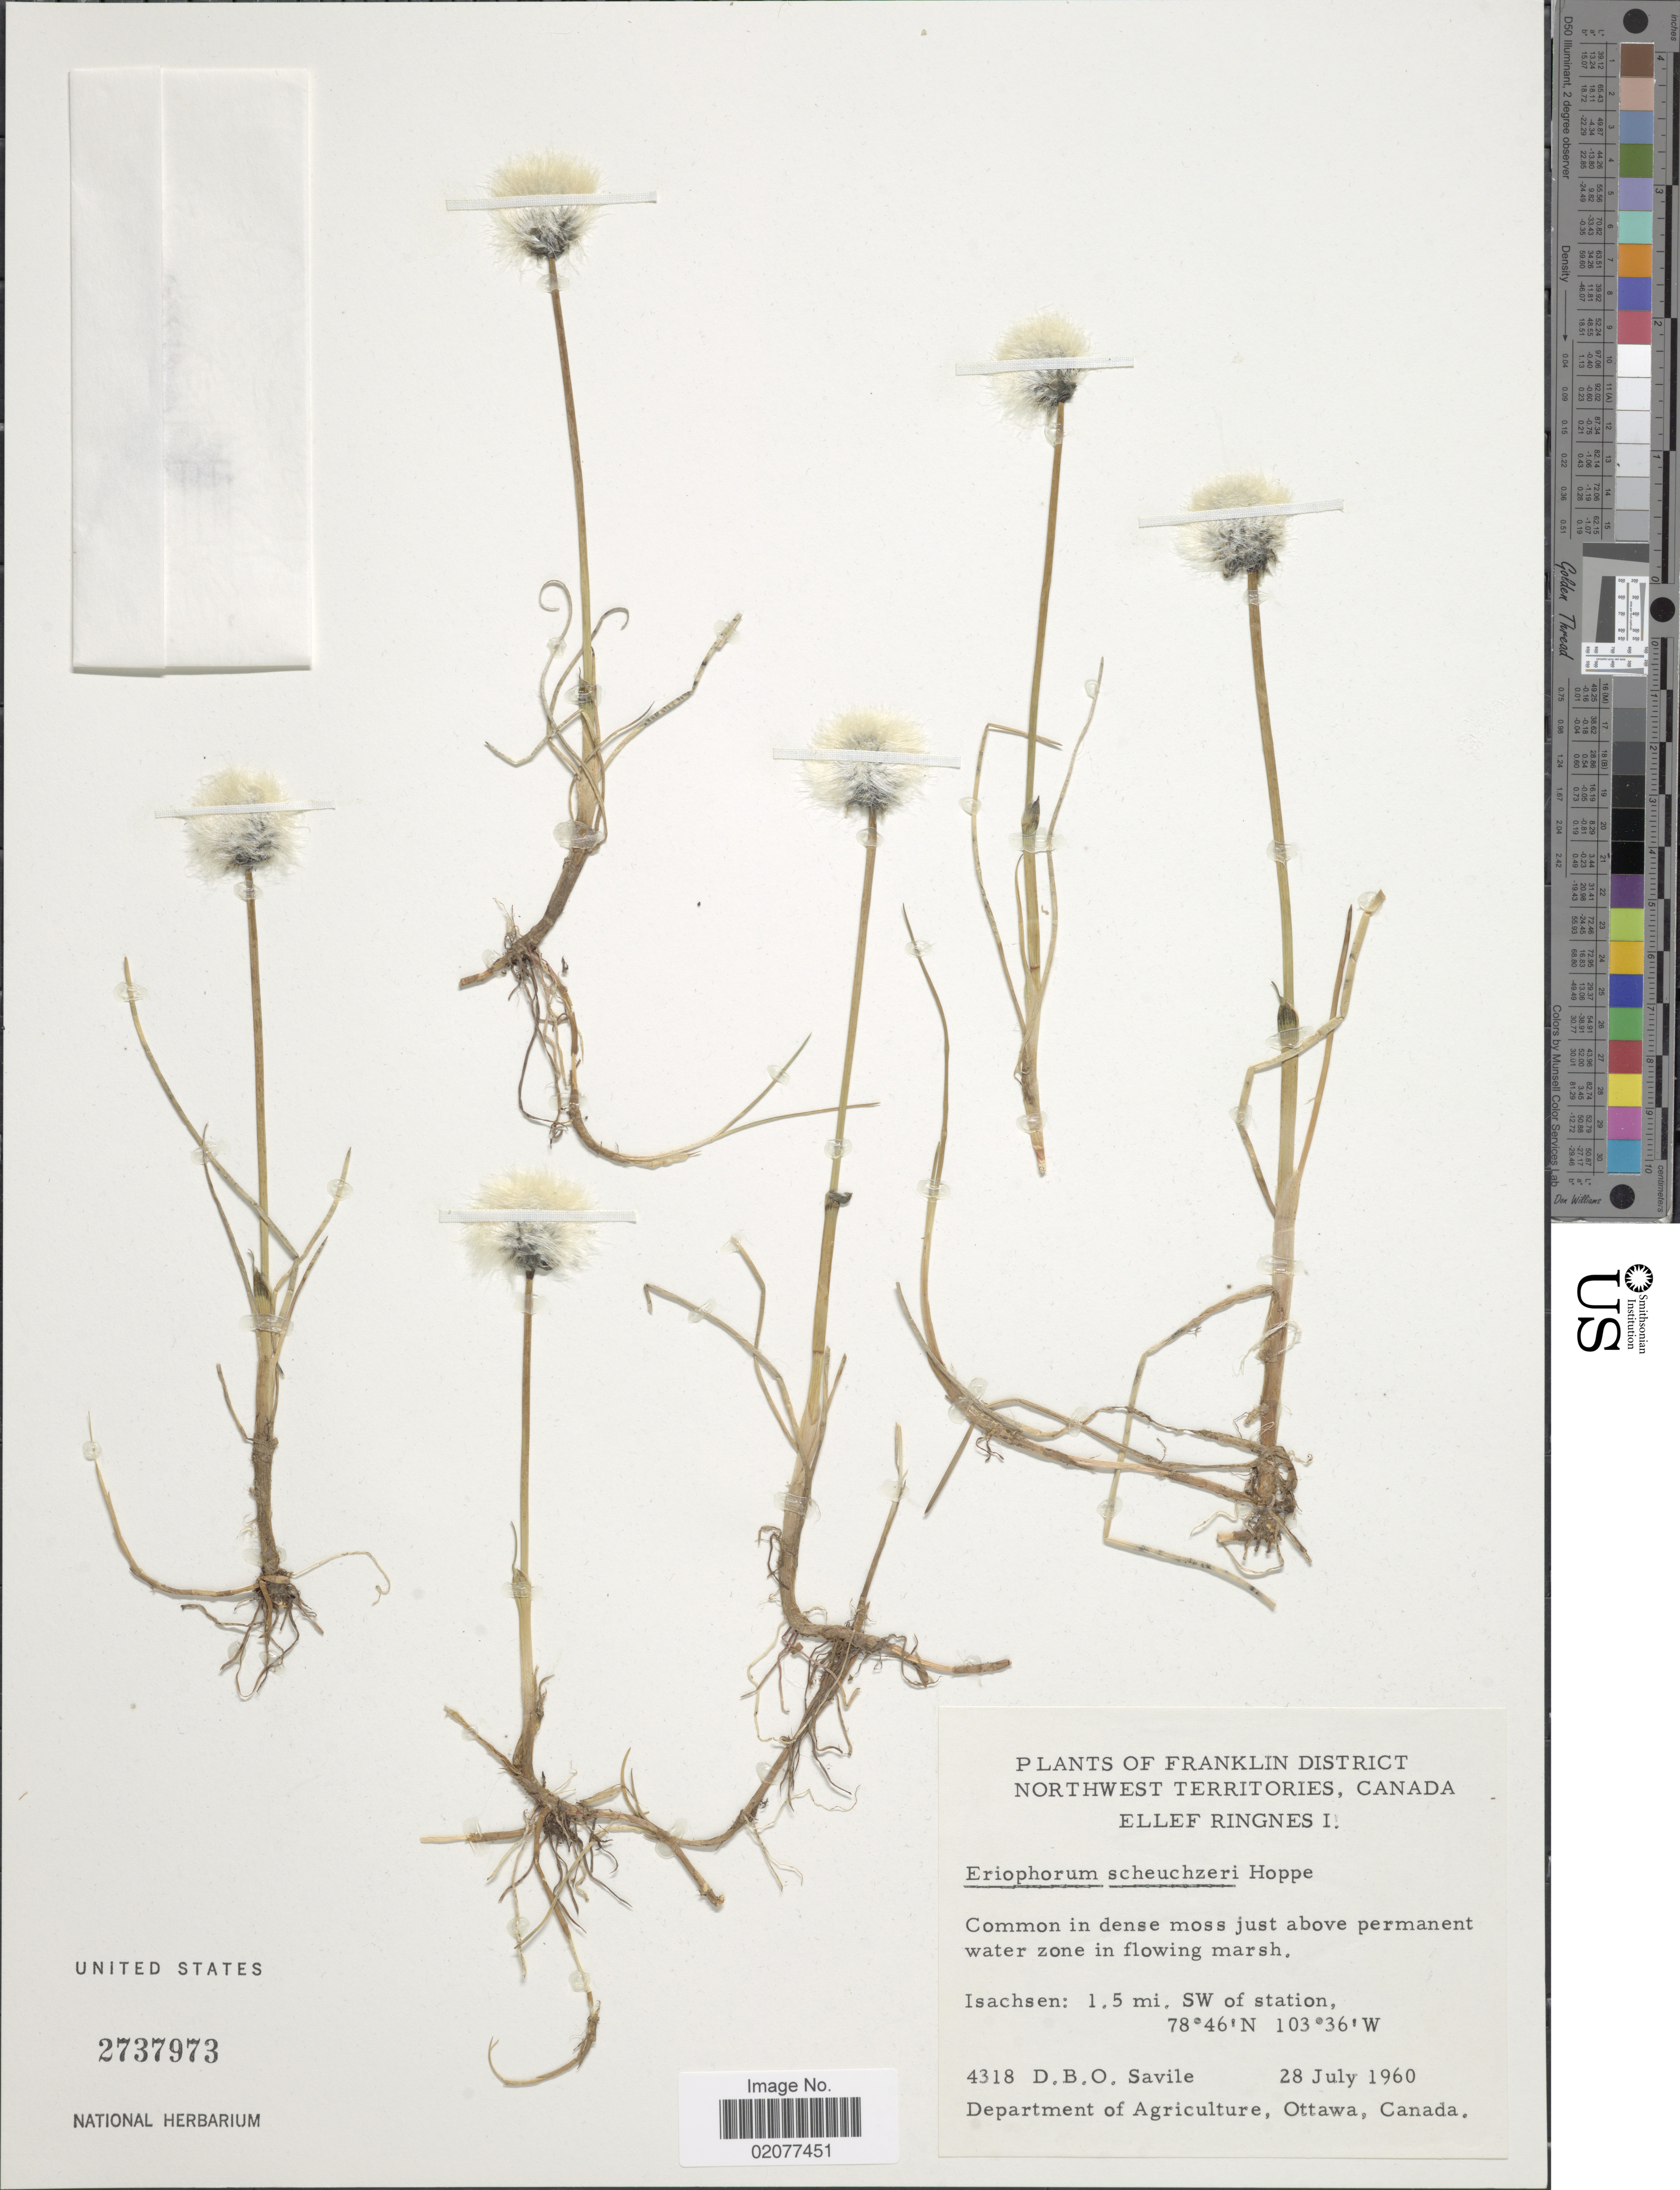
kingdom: Plantae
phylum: Tracheophyta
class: Liliopsida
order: Poales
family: Cyperaceae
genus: Eriophorum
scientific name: Eriophorum scheuchzeri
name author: Hoppe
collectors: D. Savile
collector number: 4318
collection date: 1960-07-28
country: Canada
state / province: Northwest Territories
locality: Franklin District. Northwest Territories, Canada, Ellef Ringnes I. Isachsen; 1.5 mi. SW of Station.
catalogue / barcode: US 2737973